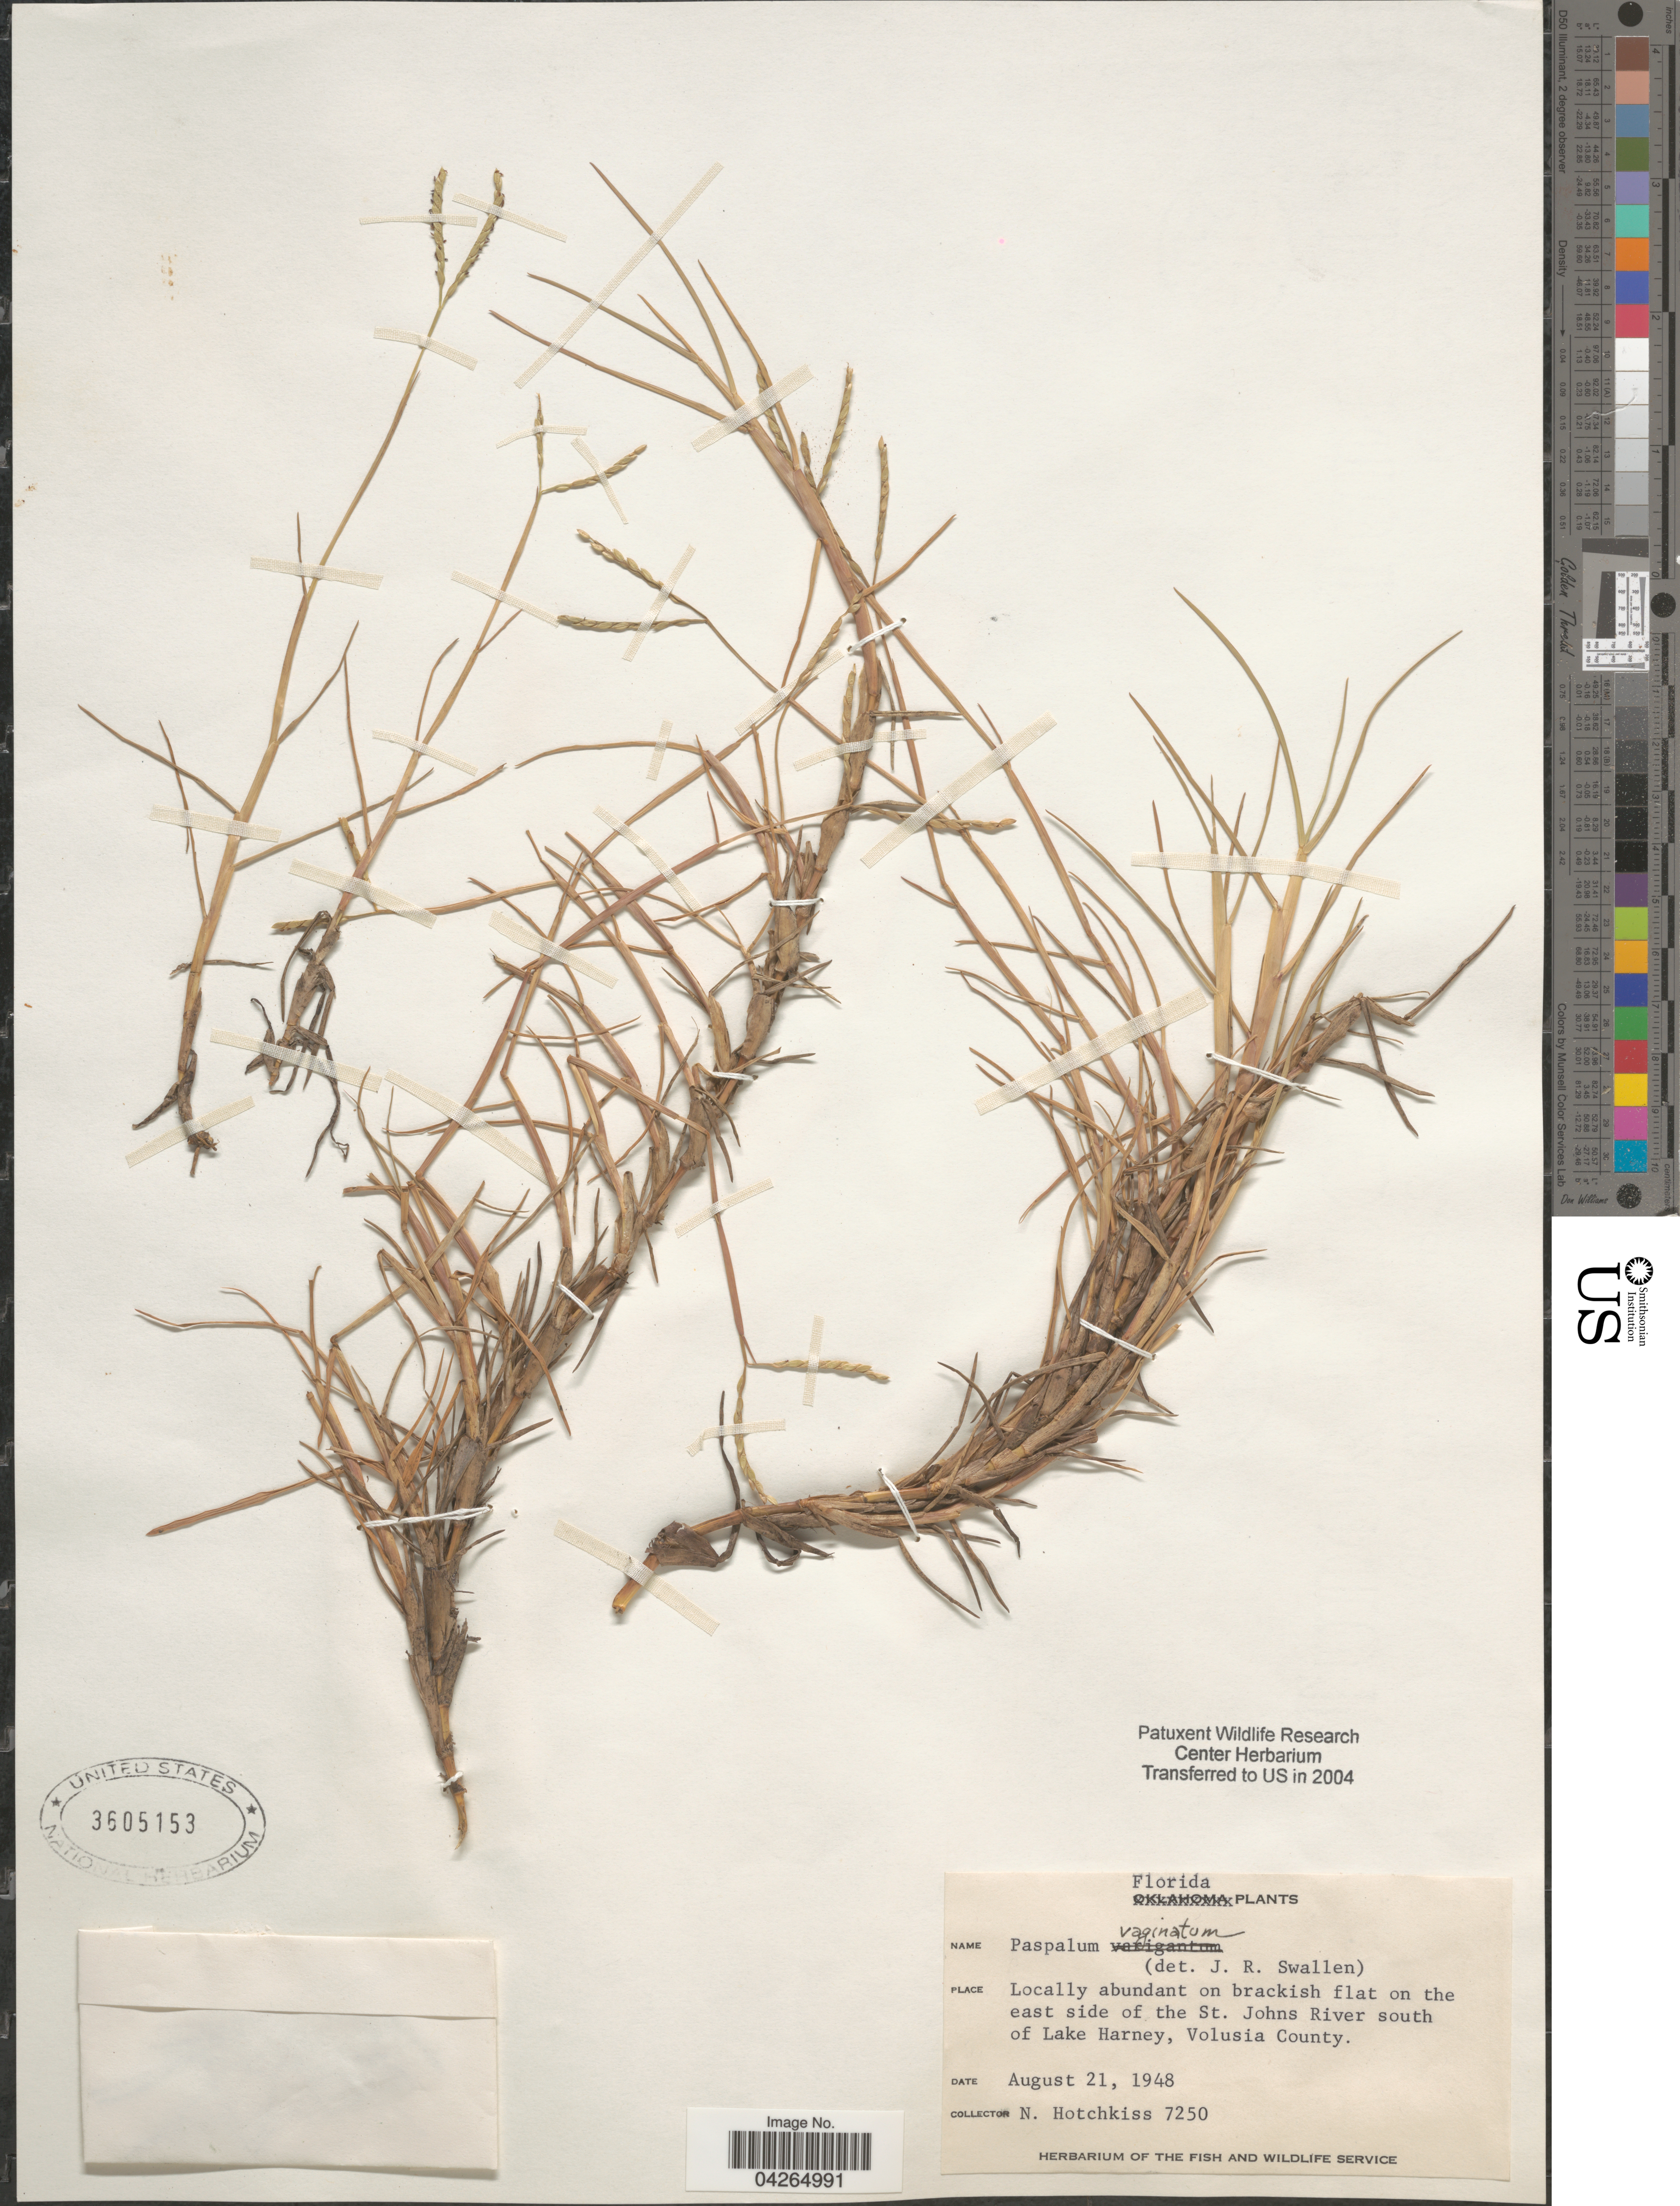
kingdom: Plantae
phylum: Tracheophyta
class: Liliopsida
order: Poales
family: Poaceae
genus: Paspalum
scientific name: Paspalum vaginatum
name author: Sw.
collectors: N. Hotchkiss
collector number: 7250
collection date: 1948-08-21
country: United States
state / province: Florida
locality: Locally abundant on bracklish flat on the east side of the St. Johns River south of Lake Harney, Volusia County.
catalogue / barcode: US 3605153